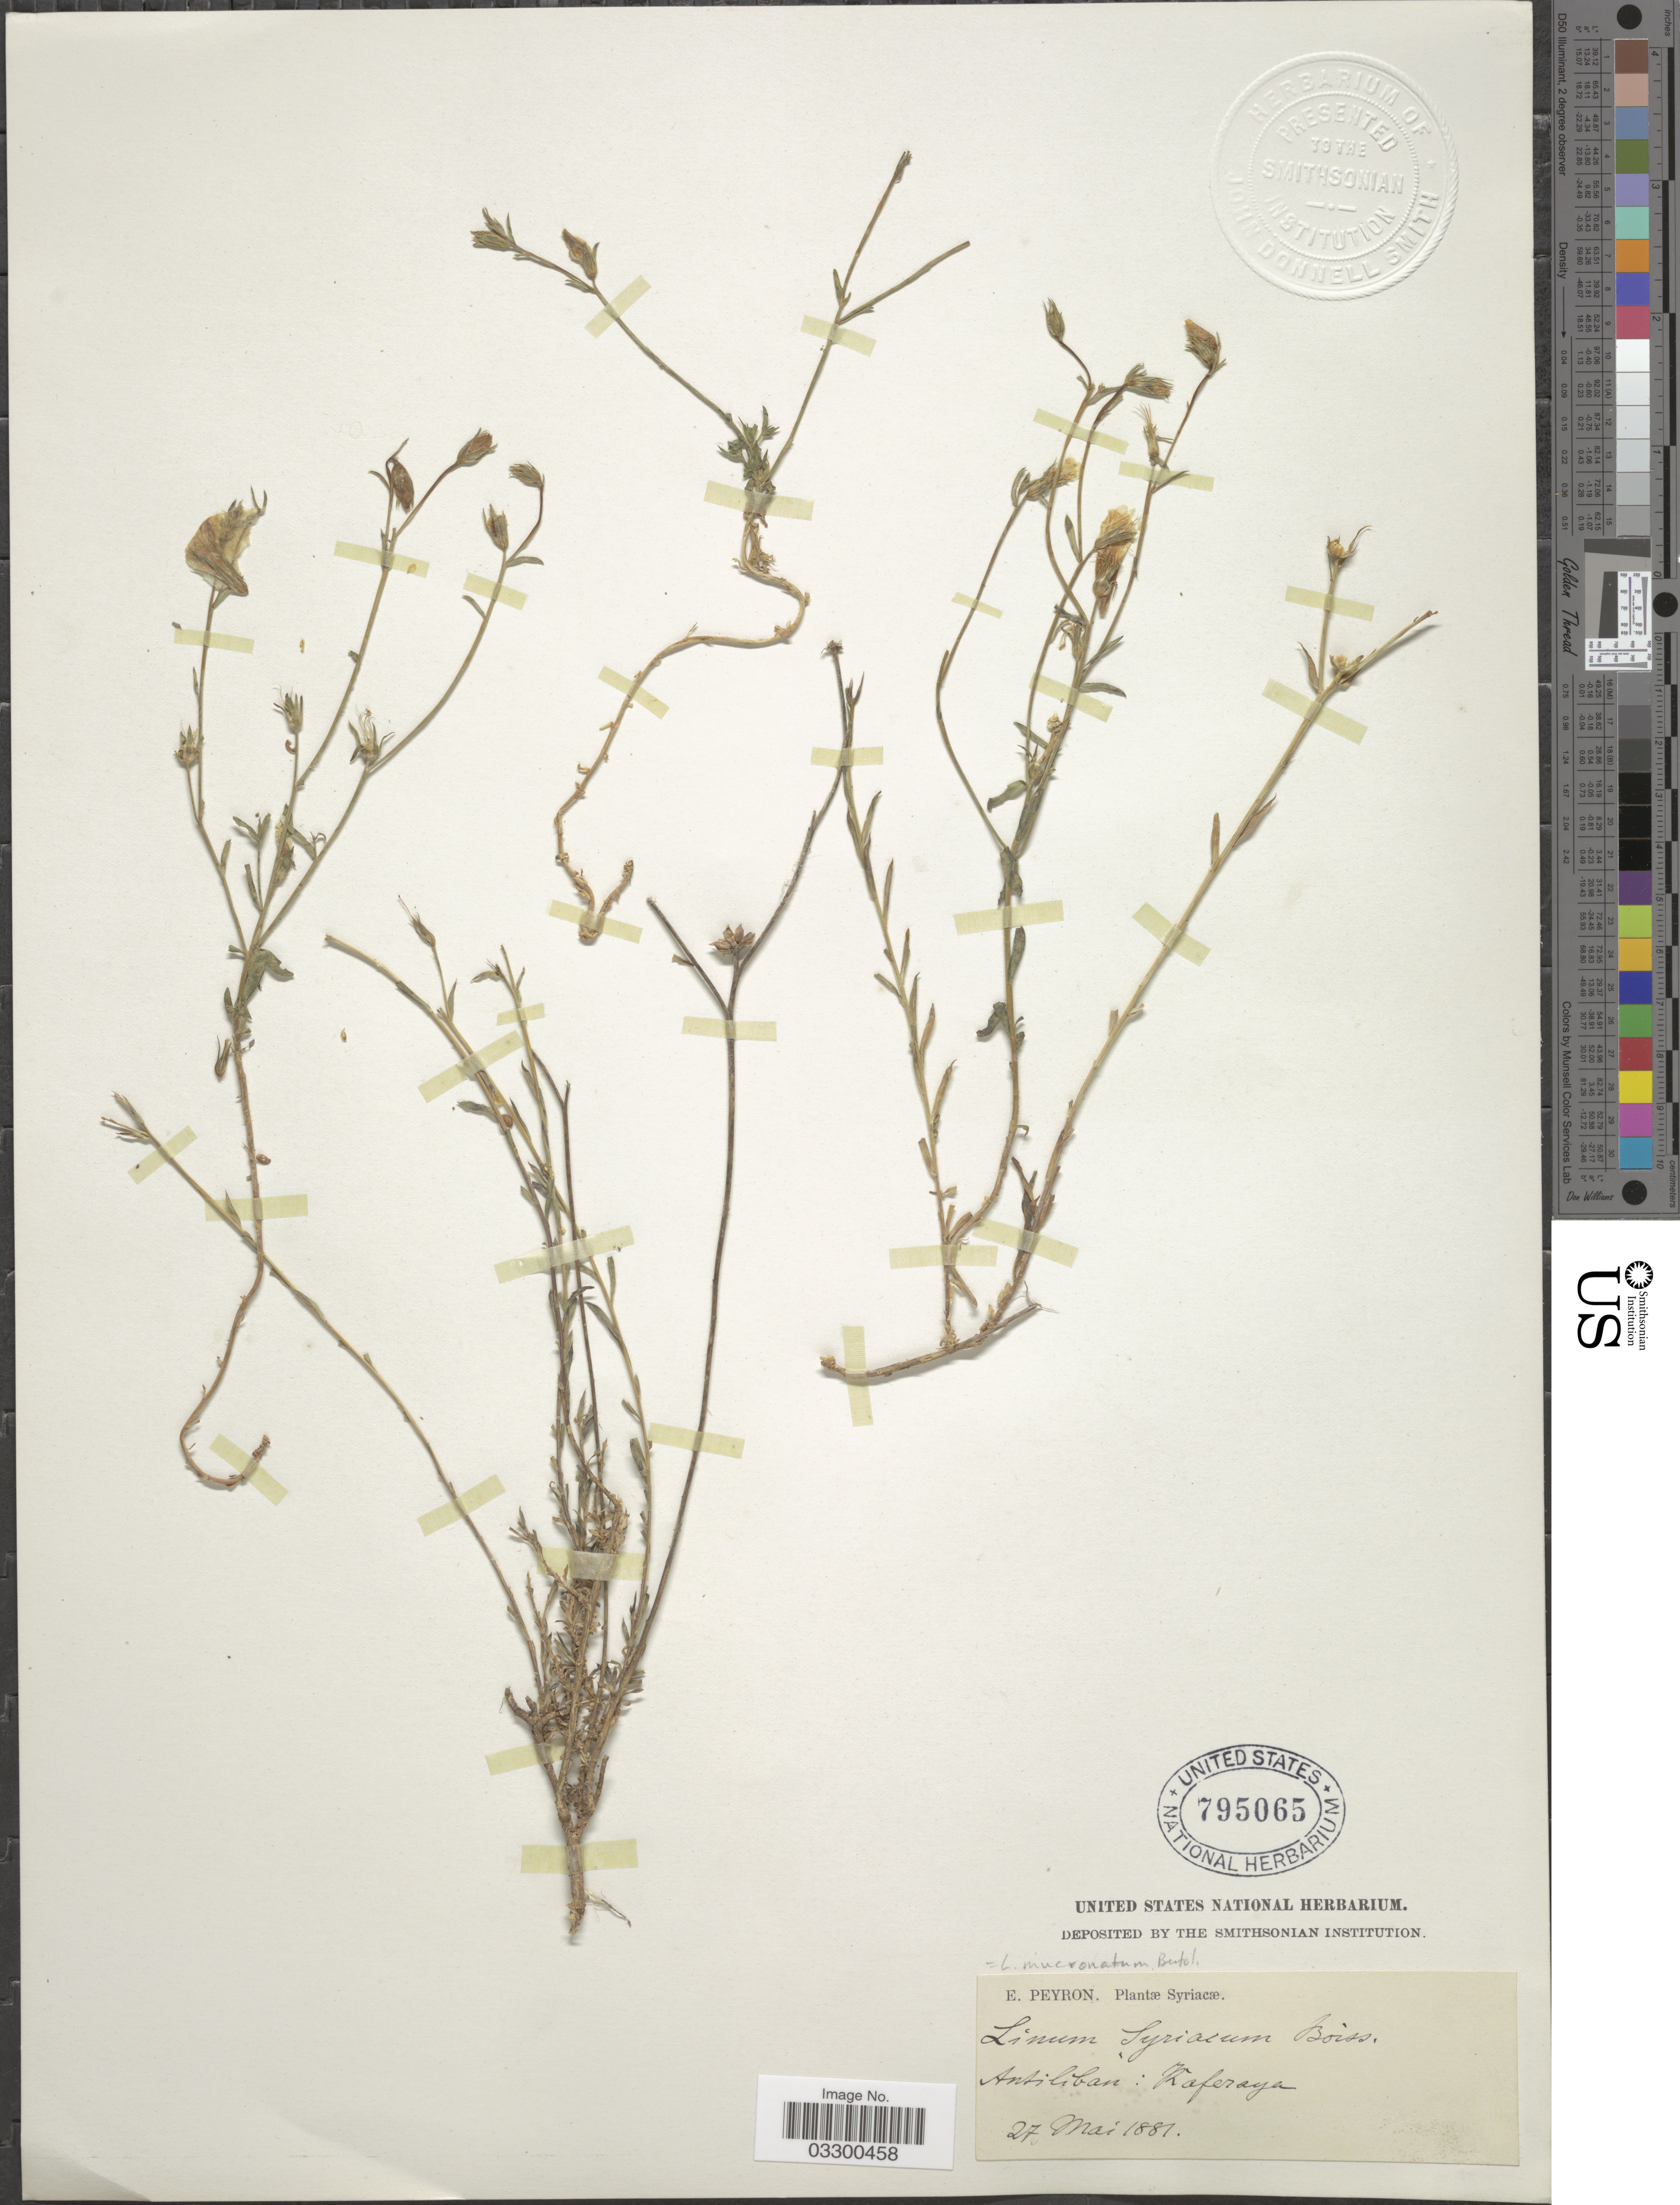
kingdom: Plantae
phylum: Tracheophyta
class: Magnoliopsida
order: Malpighiales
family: Linaceae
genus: Linum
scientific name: Linum mucronatum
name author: Bertol.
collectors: E. Peyron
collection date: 1881-05-27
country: Syria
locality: Antiliban: Kaferzya [interpreted].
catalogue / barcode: US 795065